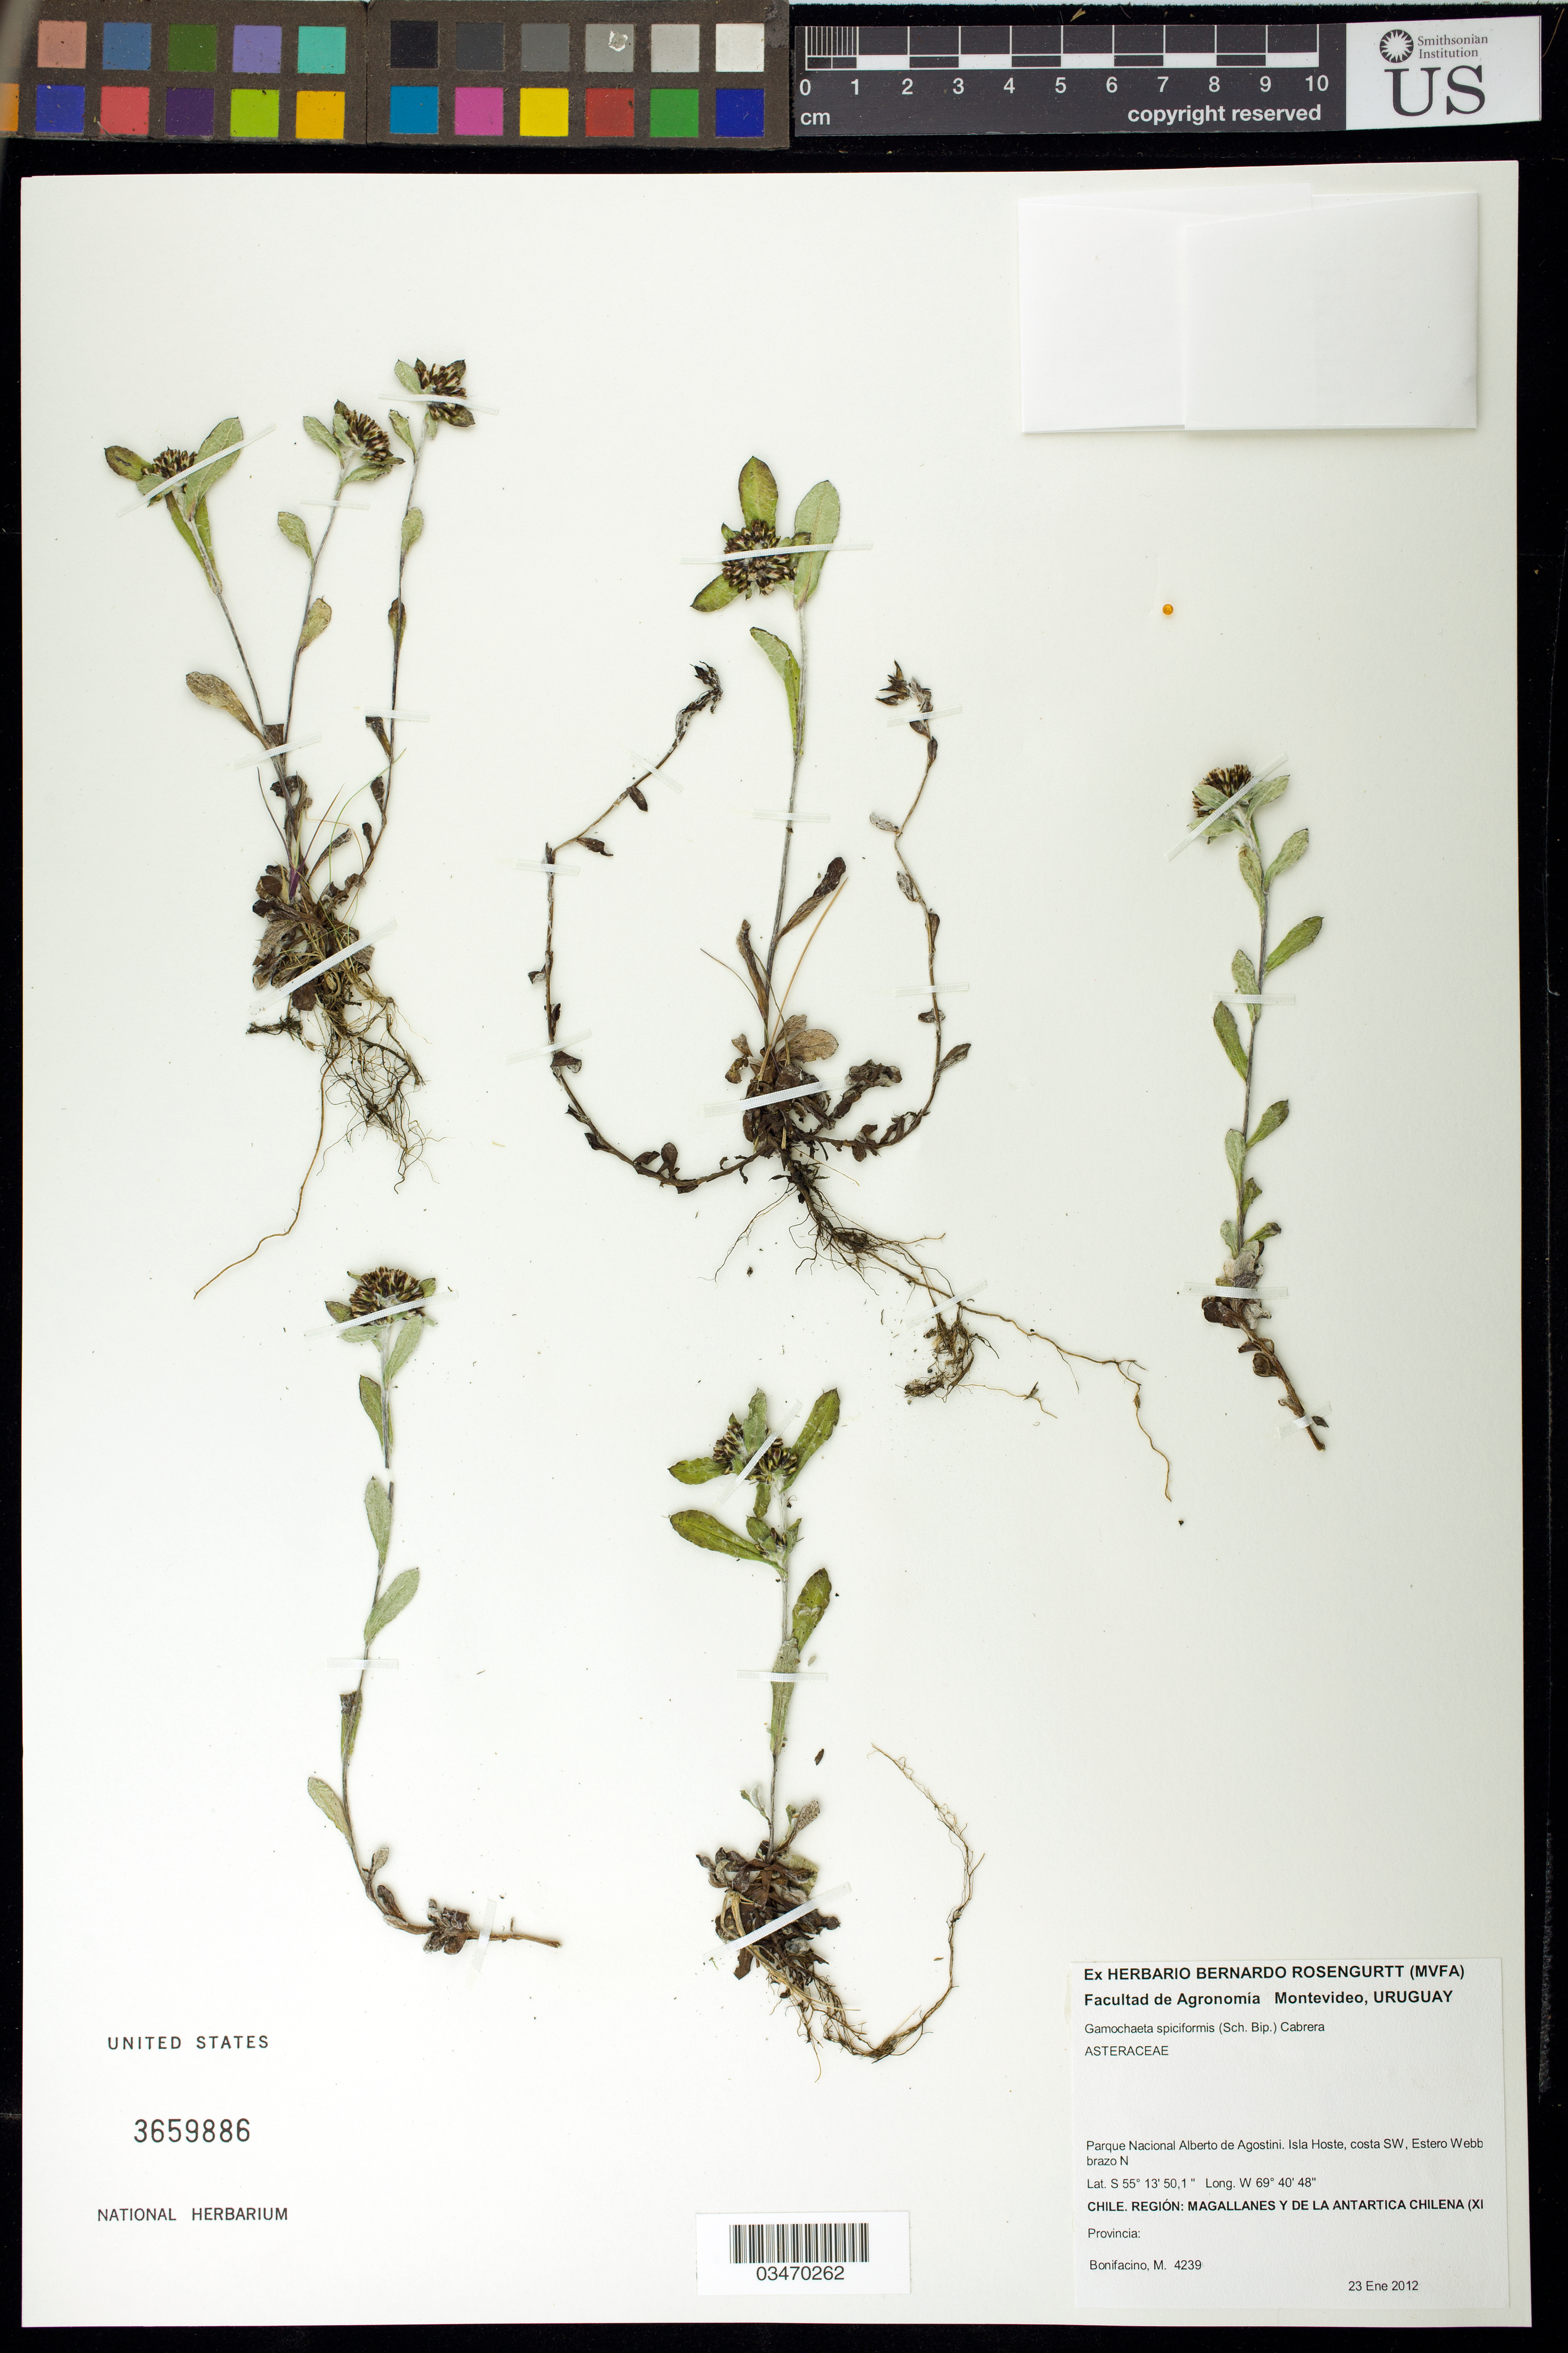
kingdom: Plantae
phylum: Tracheophyta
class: Magnoliopsida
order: Asterales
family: Asteraceae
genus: Gamochaeta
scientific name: Gamochaeta spiciformis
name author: (Sch. Bip.) Cabrera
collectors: M. Bonifacino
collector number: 4239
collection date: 2012-01-23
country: Chile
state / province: Magallanes y de la Antártica Chilena (XII)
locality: Parque Nacional Alberto de Agostini, Isla Hoste, costa SW, Estero Webb brazo N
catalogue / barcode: US 3659886